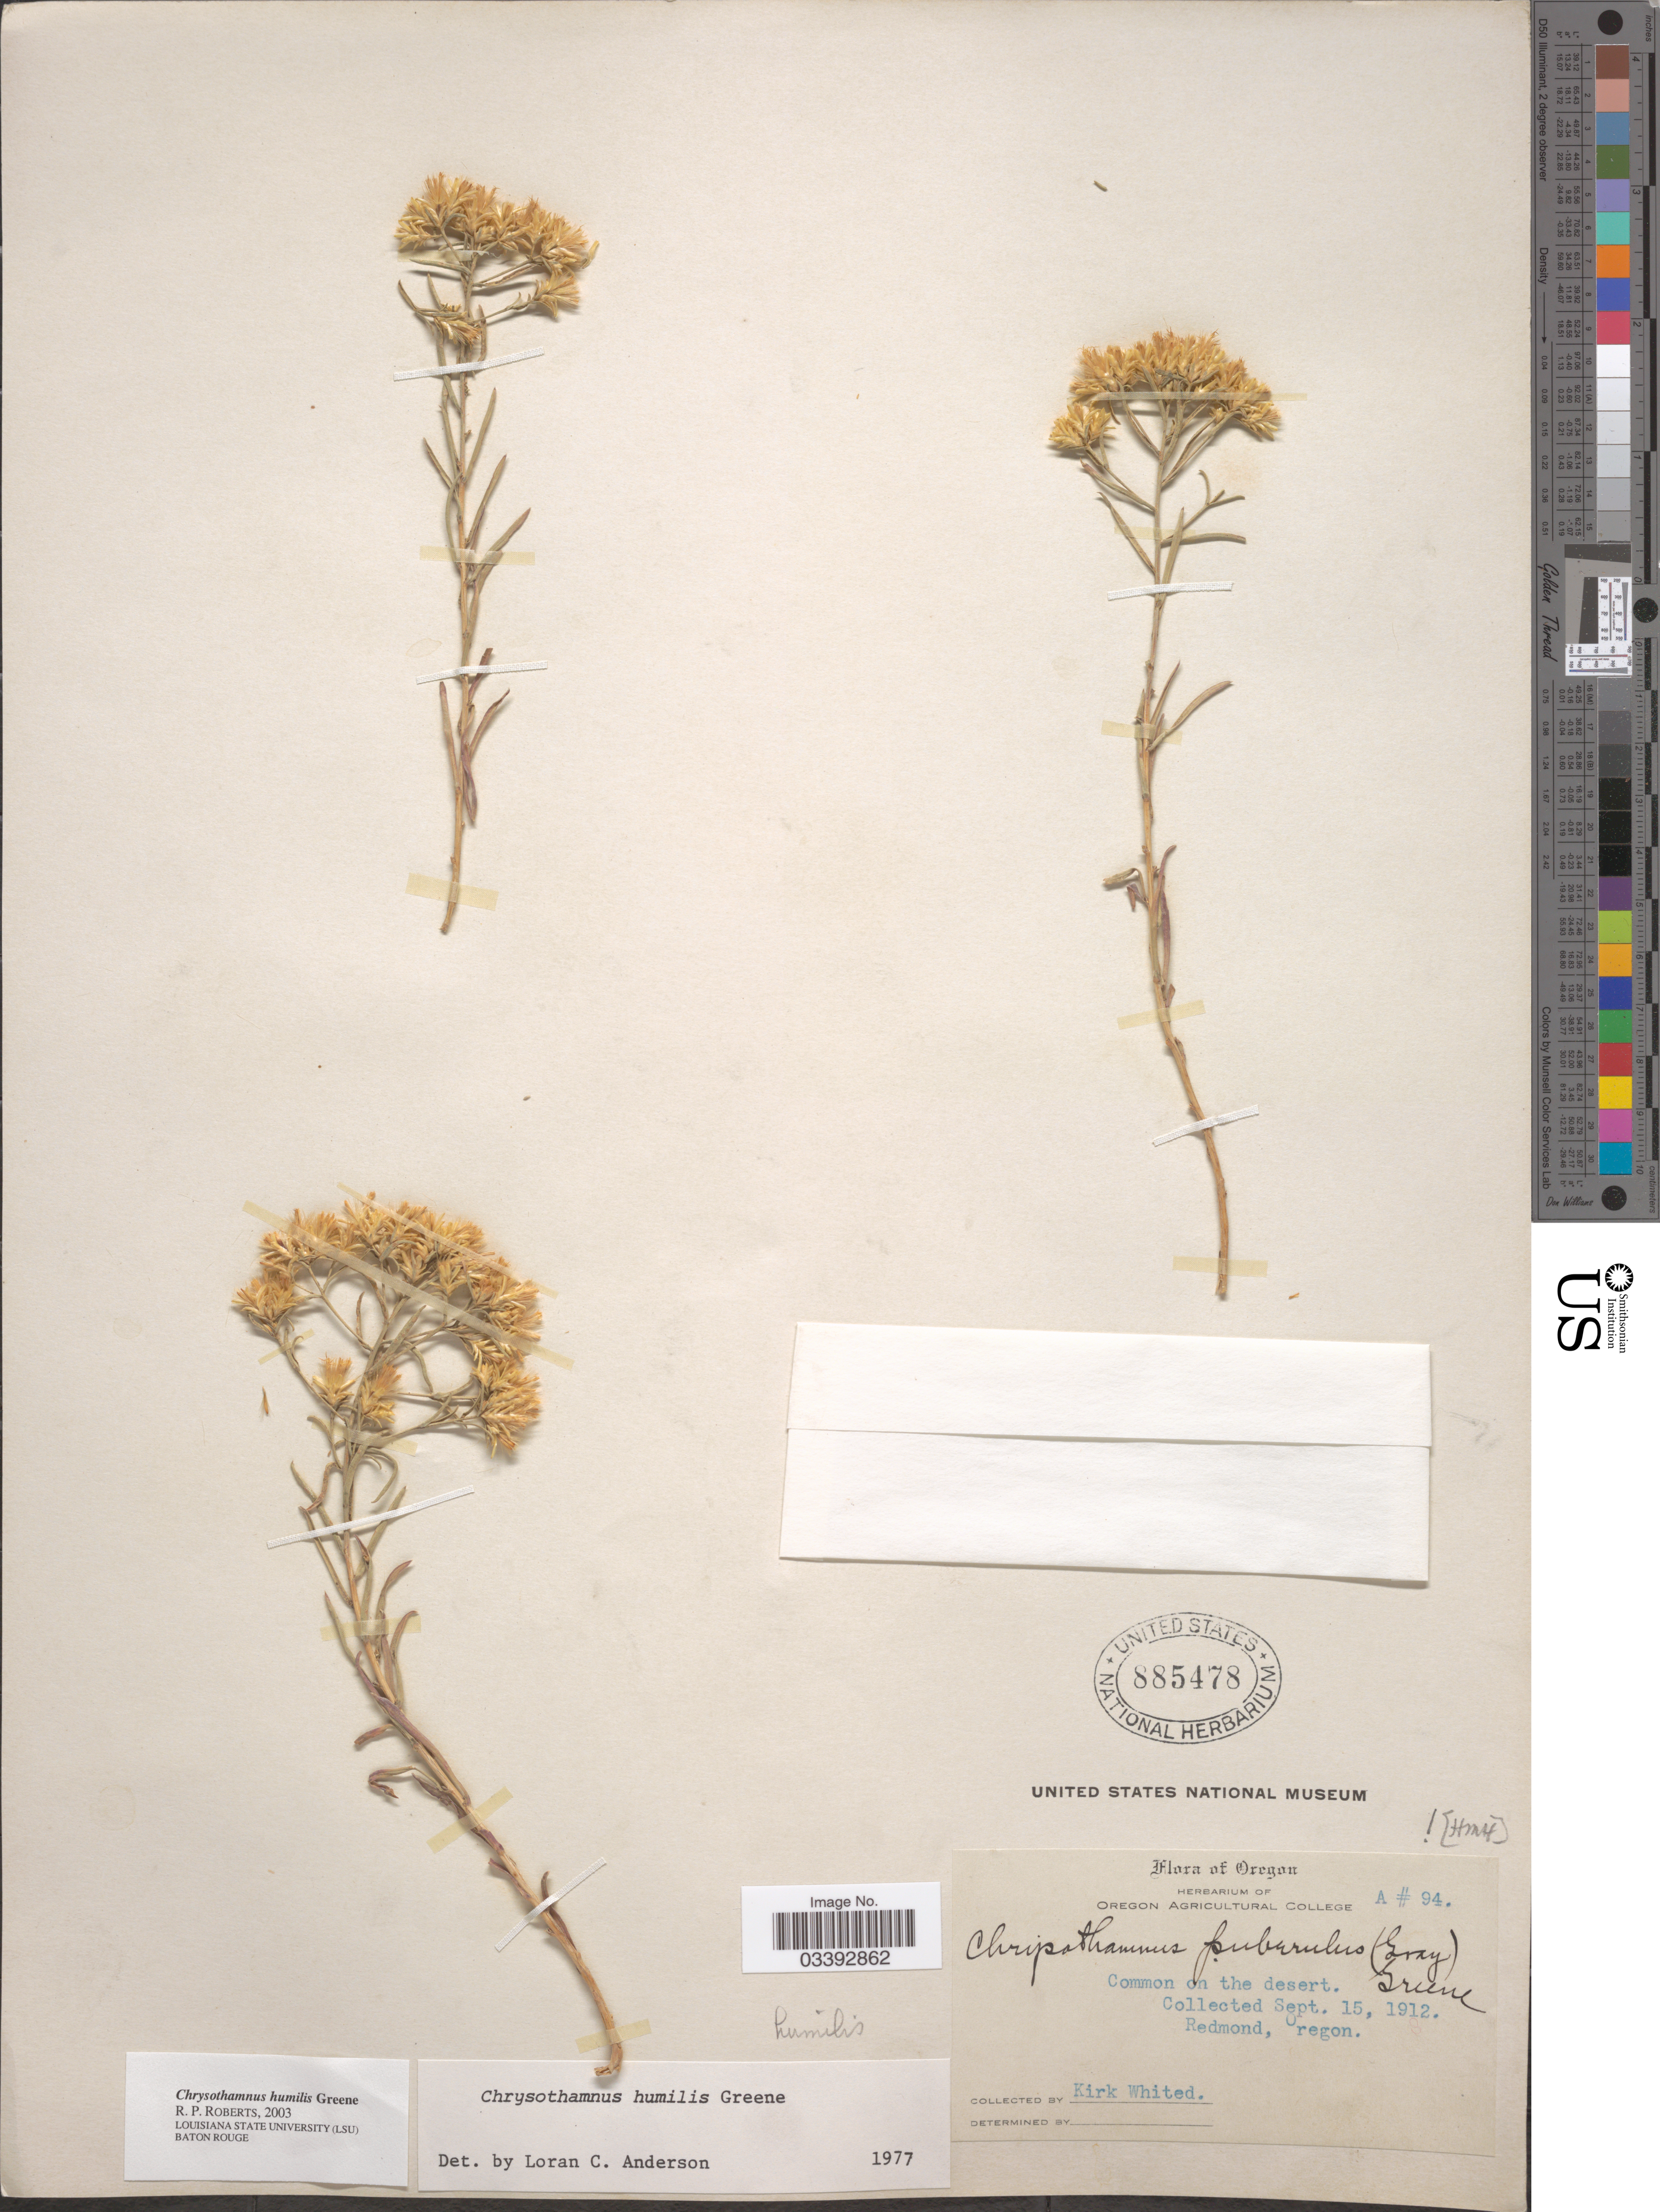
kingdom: Plantae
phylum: Tracheophyta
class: Magnoliopsida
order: Asterales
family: Asteraceae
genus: Chrysothamnus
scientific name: Chrysothamnus humilis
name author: Greene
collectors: K. Whited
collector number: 94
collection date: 1912-09-15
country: United States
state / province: Oregon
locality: Redmond.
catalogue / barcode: US 885478